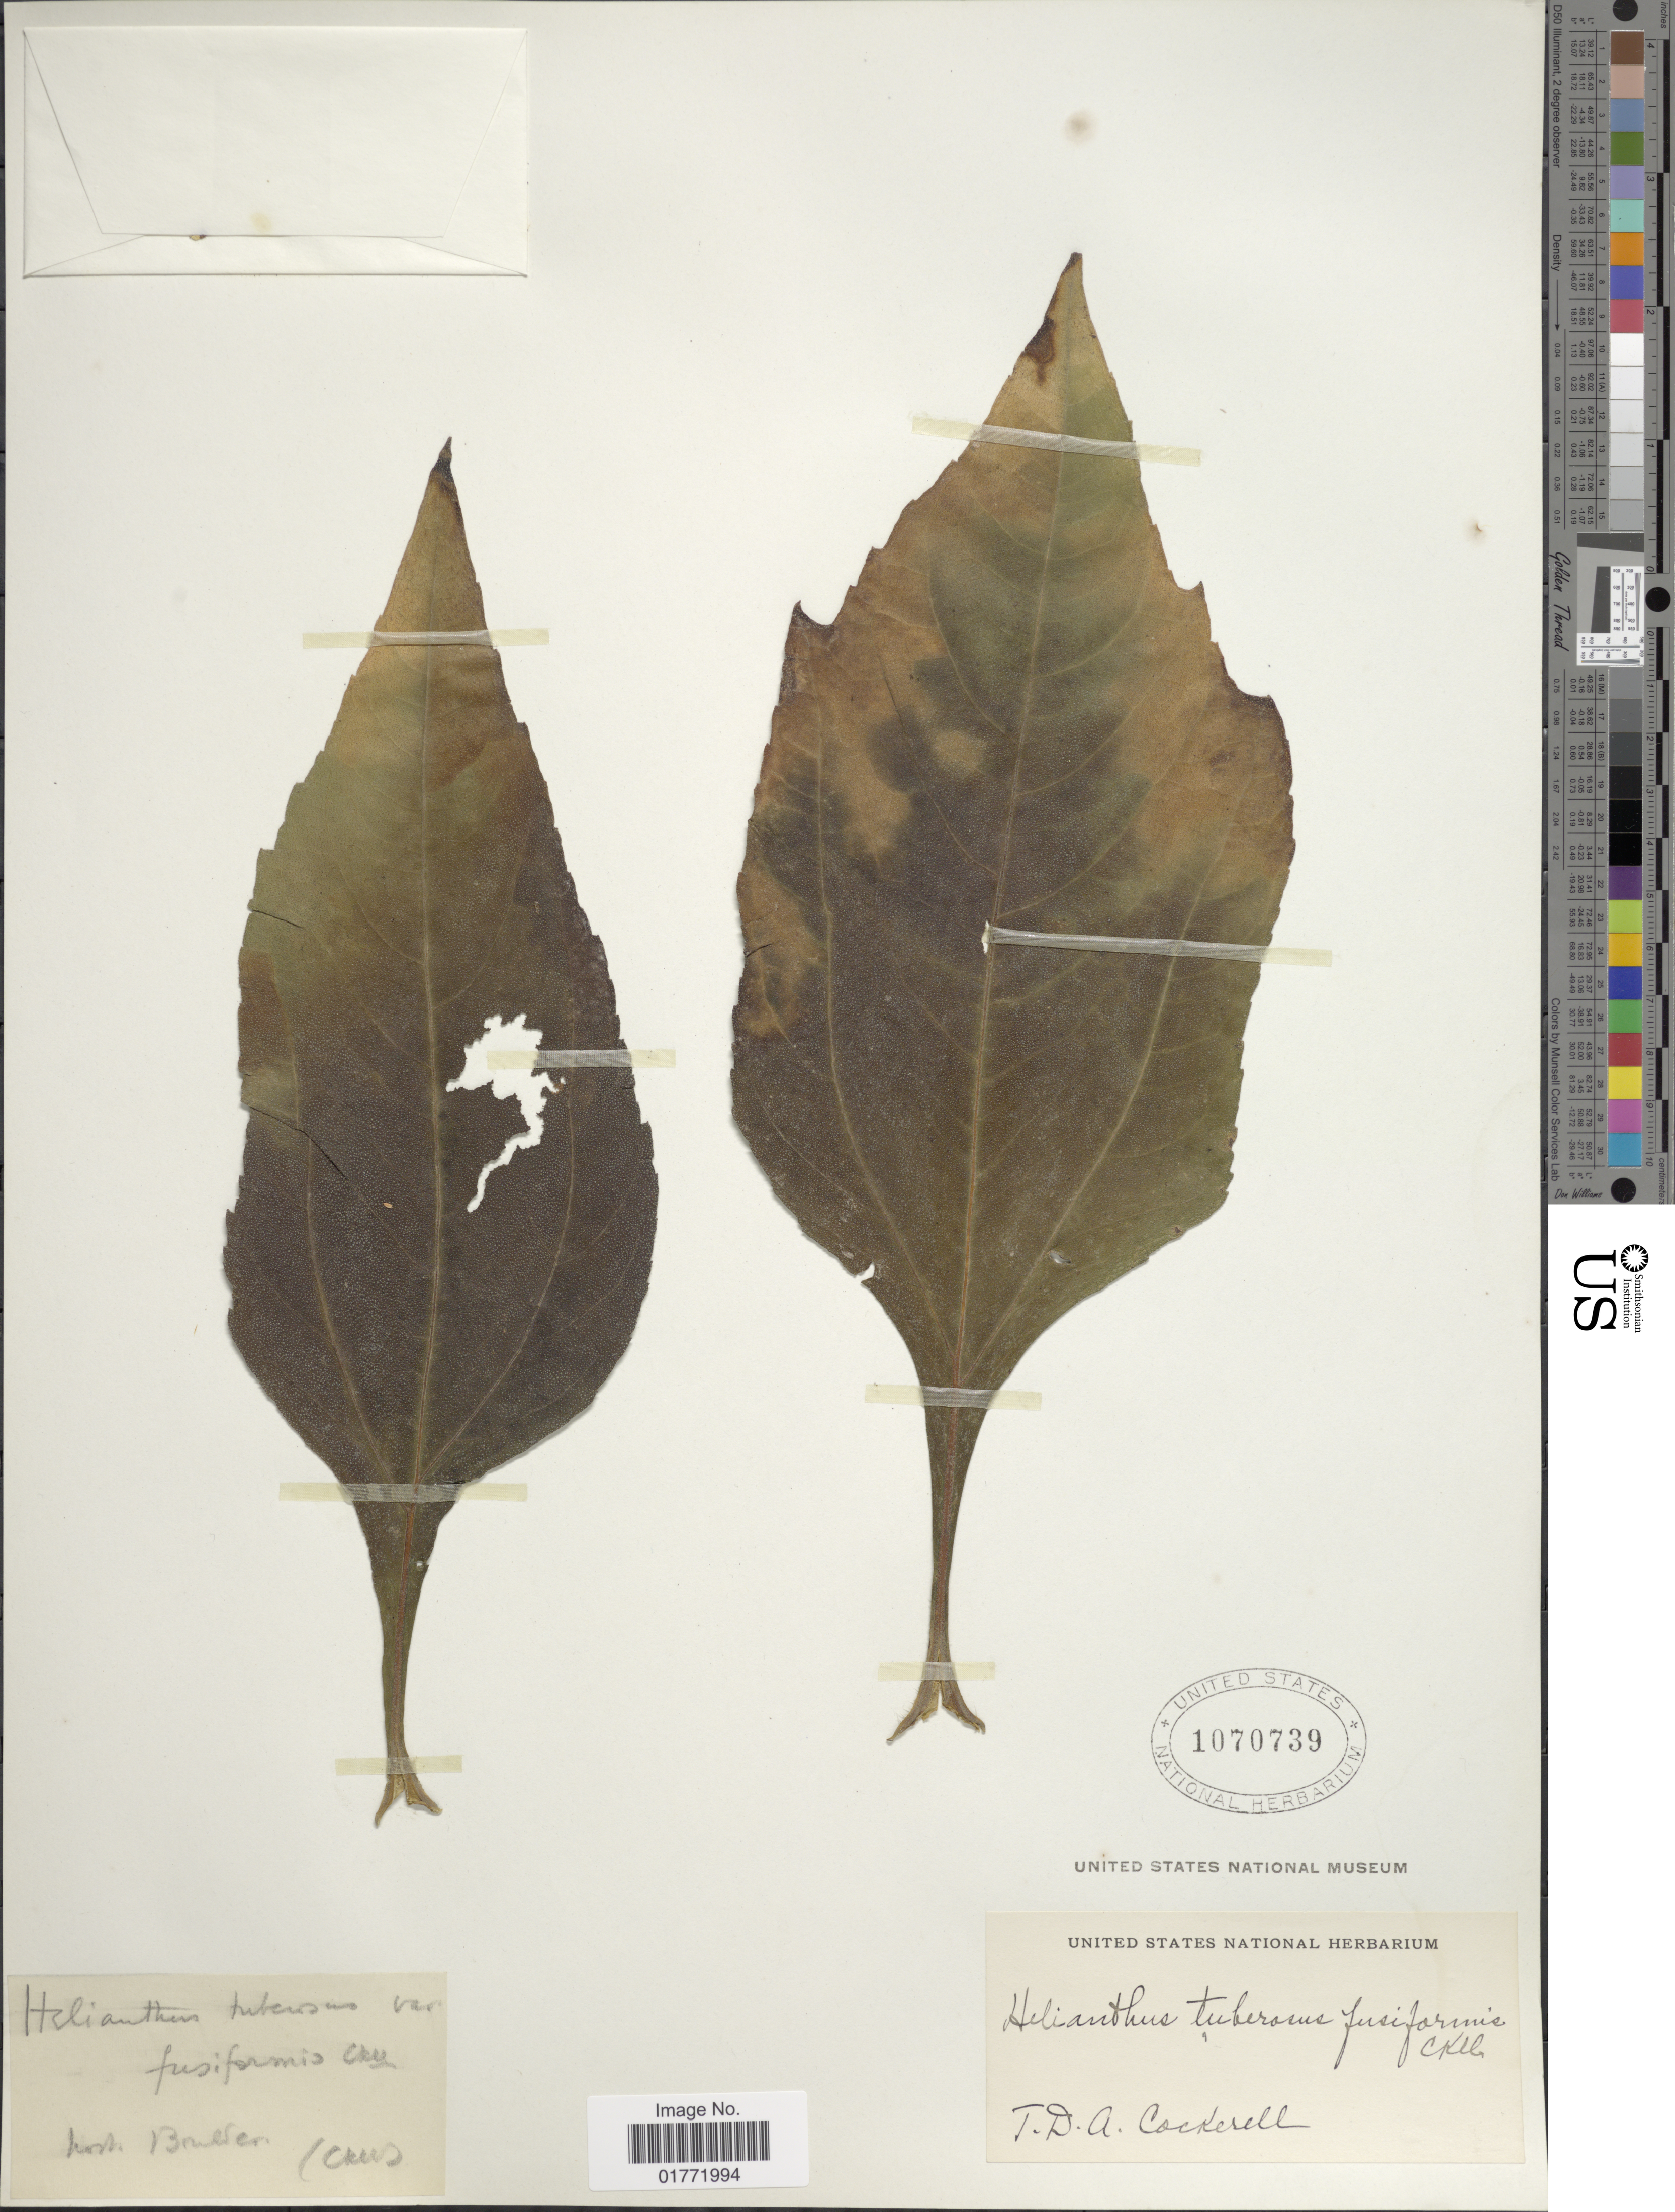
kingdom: Plantae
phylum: Tracheophyta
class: Magnoliopsida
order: Asterales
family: Asteraceae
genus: Helianthus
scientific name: Helianthus tuberosus var. fusiformis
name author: Cockerell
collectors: T. Cockerell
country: United States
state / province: Colorado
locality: Hort Boulder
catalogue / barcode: US 1070739